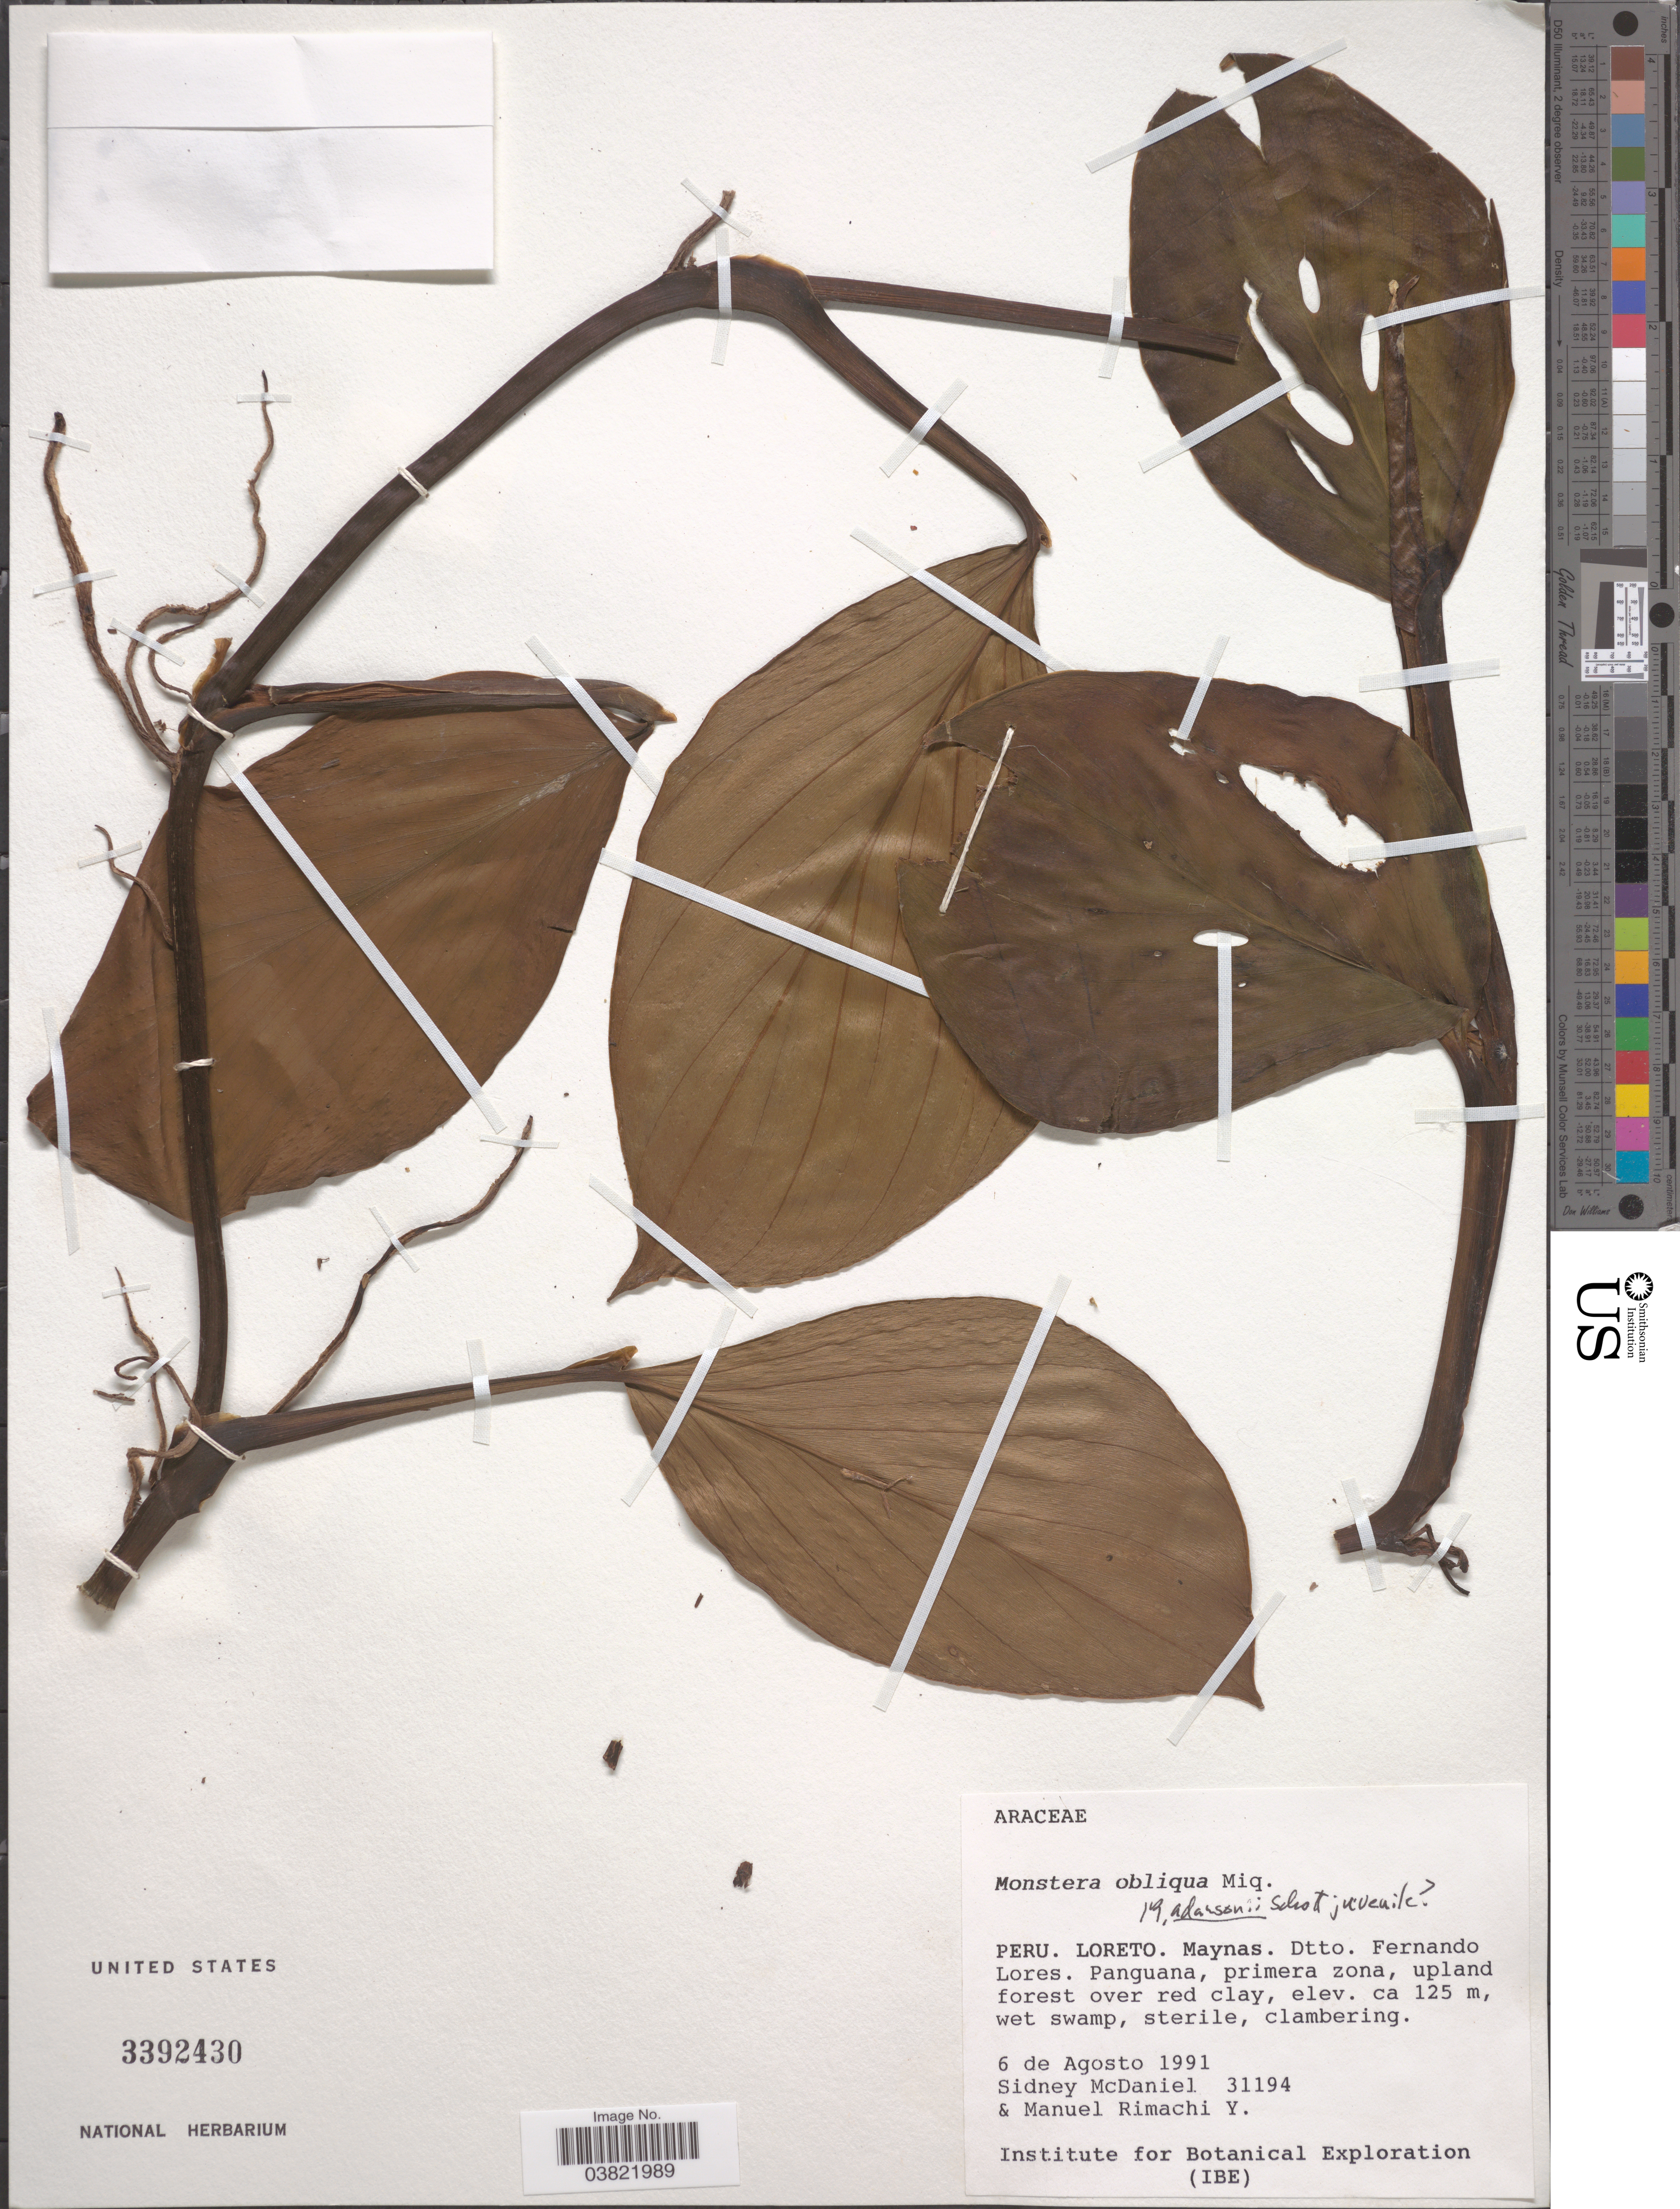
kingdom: Plantae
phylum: Tracheophyta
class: Liliopsida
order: Alismatales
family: Araceae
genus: Monstera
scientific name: Monstera obliqua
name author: Miq.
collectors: S. McDaniel & M. Rimachi Y.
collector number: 31194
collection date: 1991-08-06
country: Peru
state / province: Loreto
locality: Maynas. Dtto. Fernando Lores.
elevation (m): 125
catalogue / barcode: US 3392430